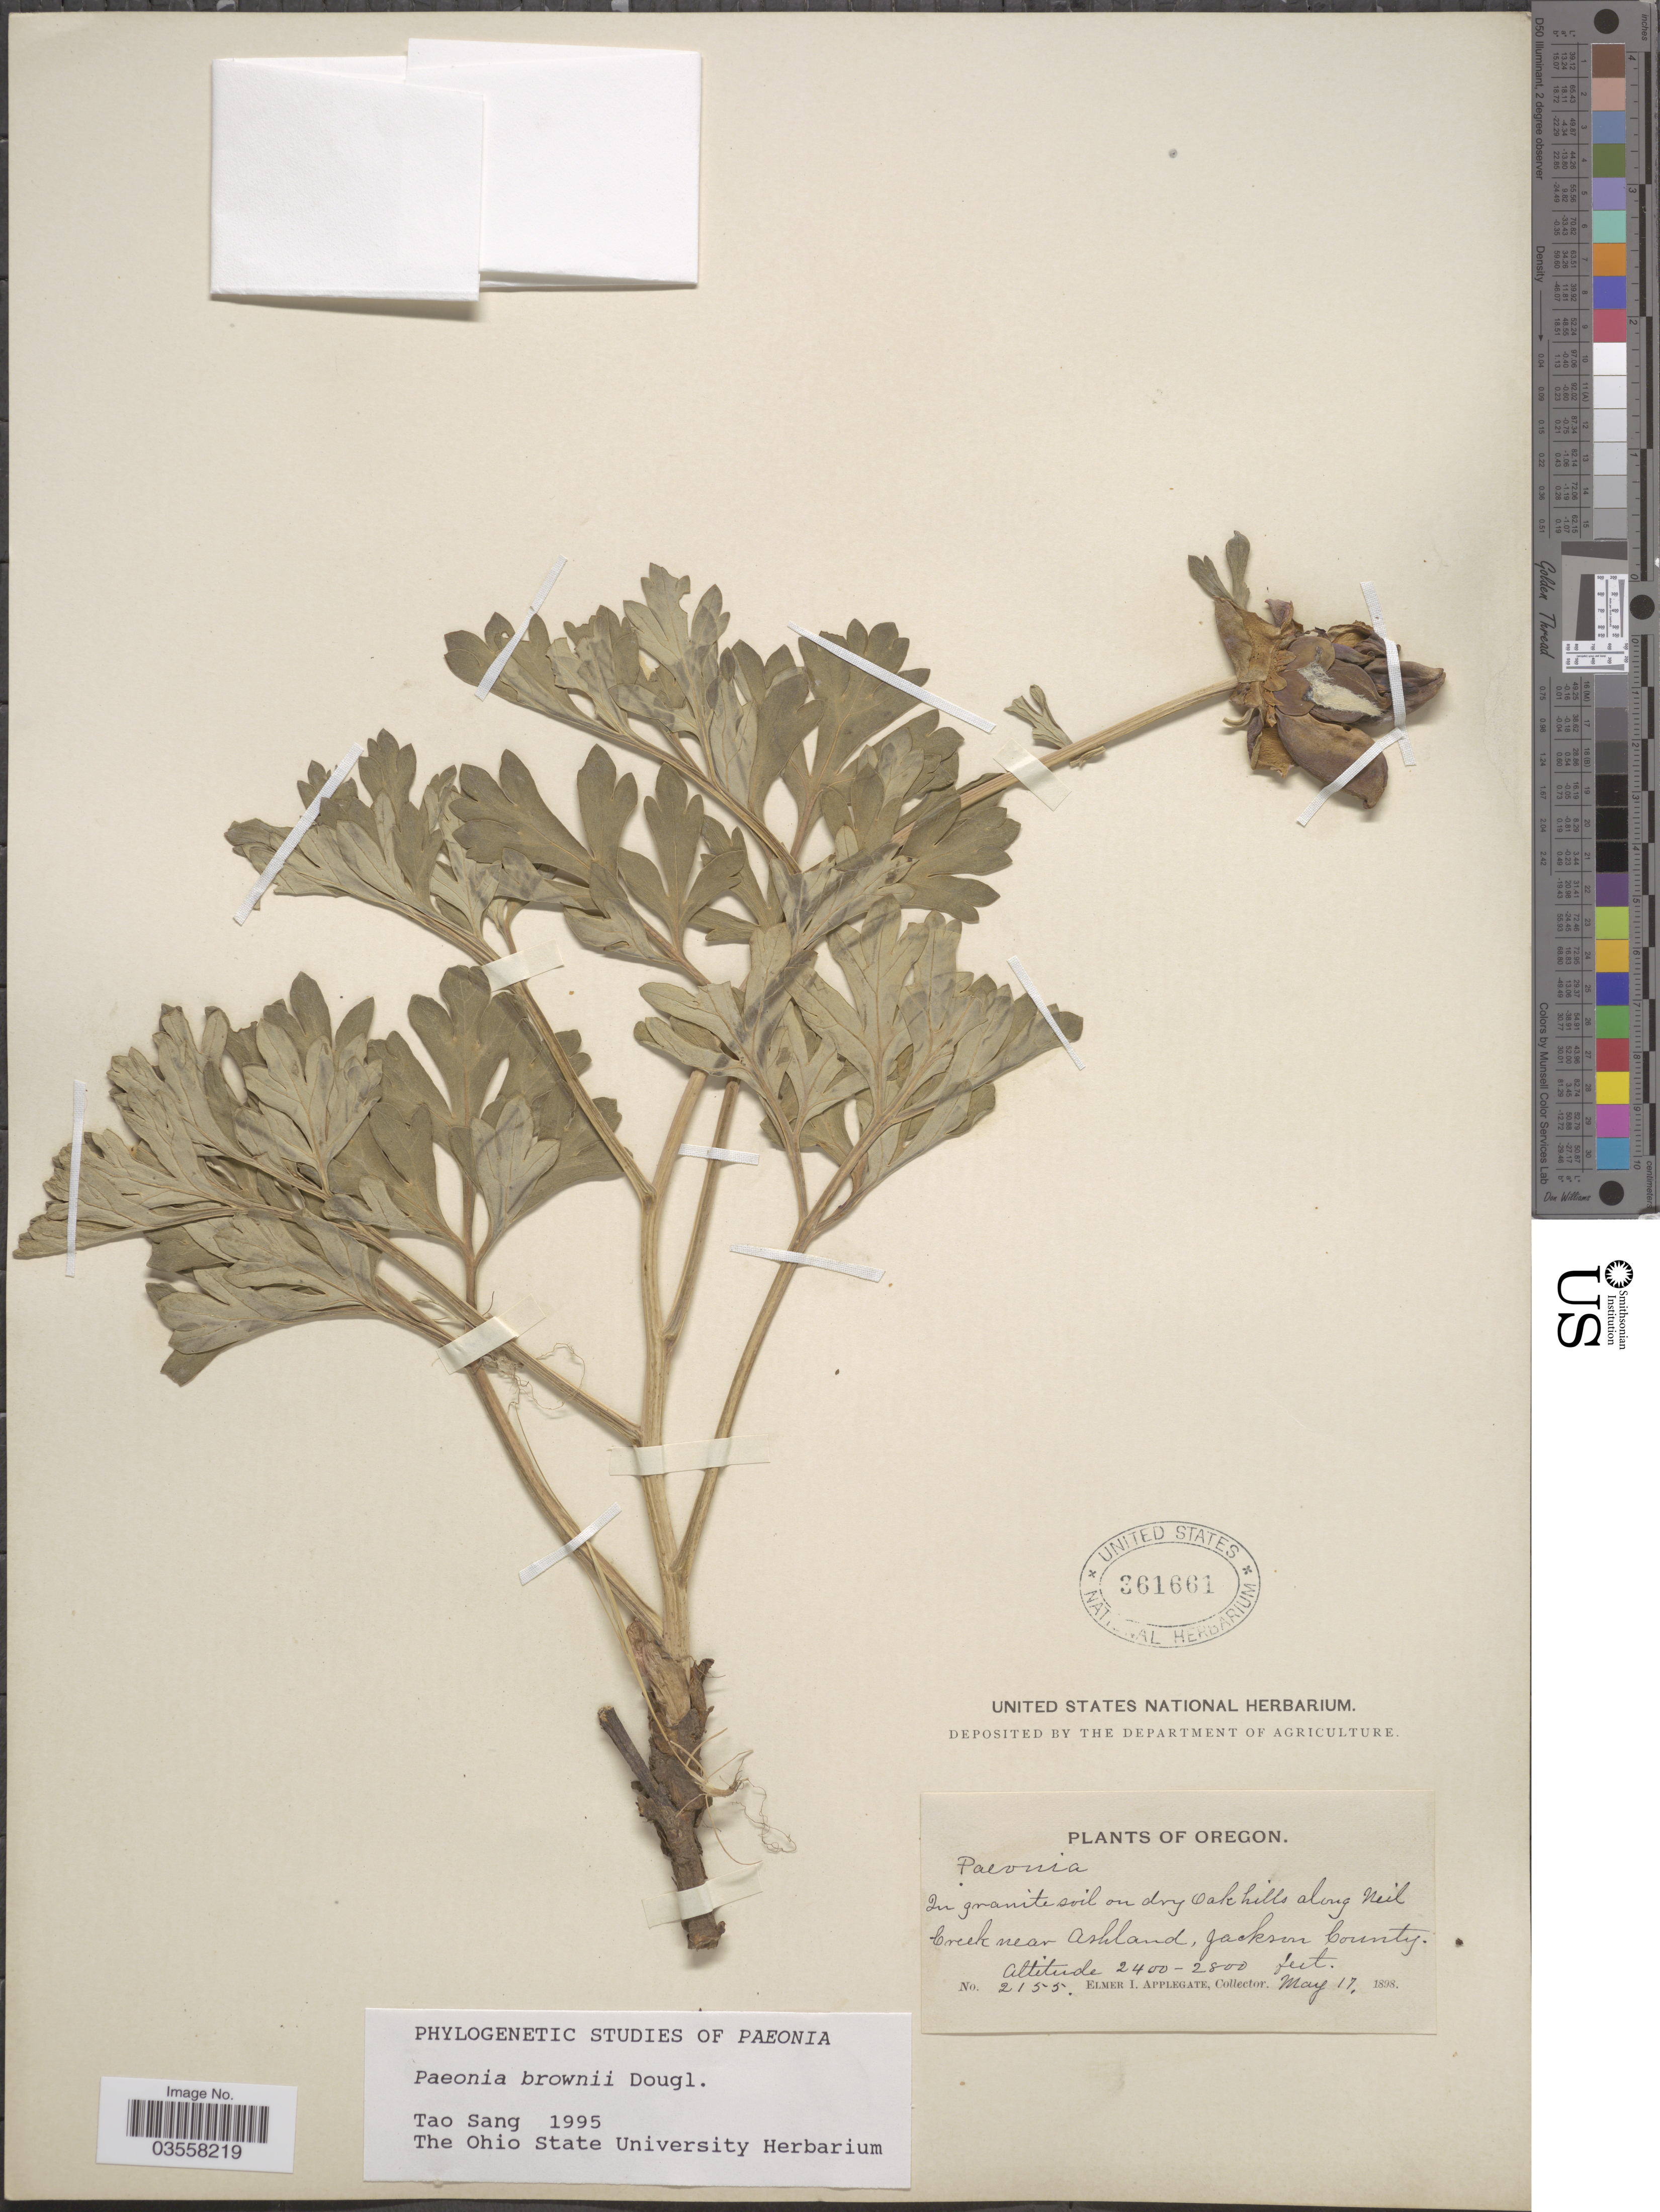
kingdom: Plantae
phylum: Tracheophyta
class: Magnoliopsida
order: Saxifragales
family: Paeoniaceae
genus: Paeonia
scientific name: Paeonia brownii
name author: Douglas ex Hook.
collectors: E. I. Applegate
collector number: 2155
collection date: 1898-05-17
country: United States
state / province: Oregon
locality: In granite soil on dry Oak hills along Neil Creek near Ashland, Jackson County.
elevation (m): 732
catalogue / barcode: US 361661